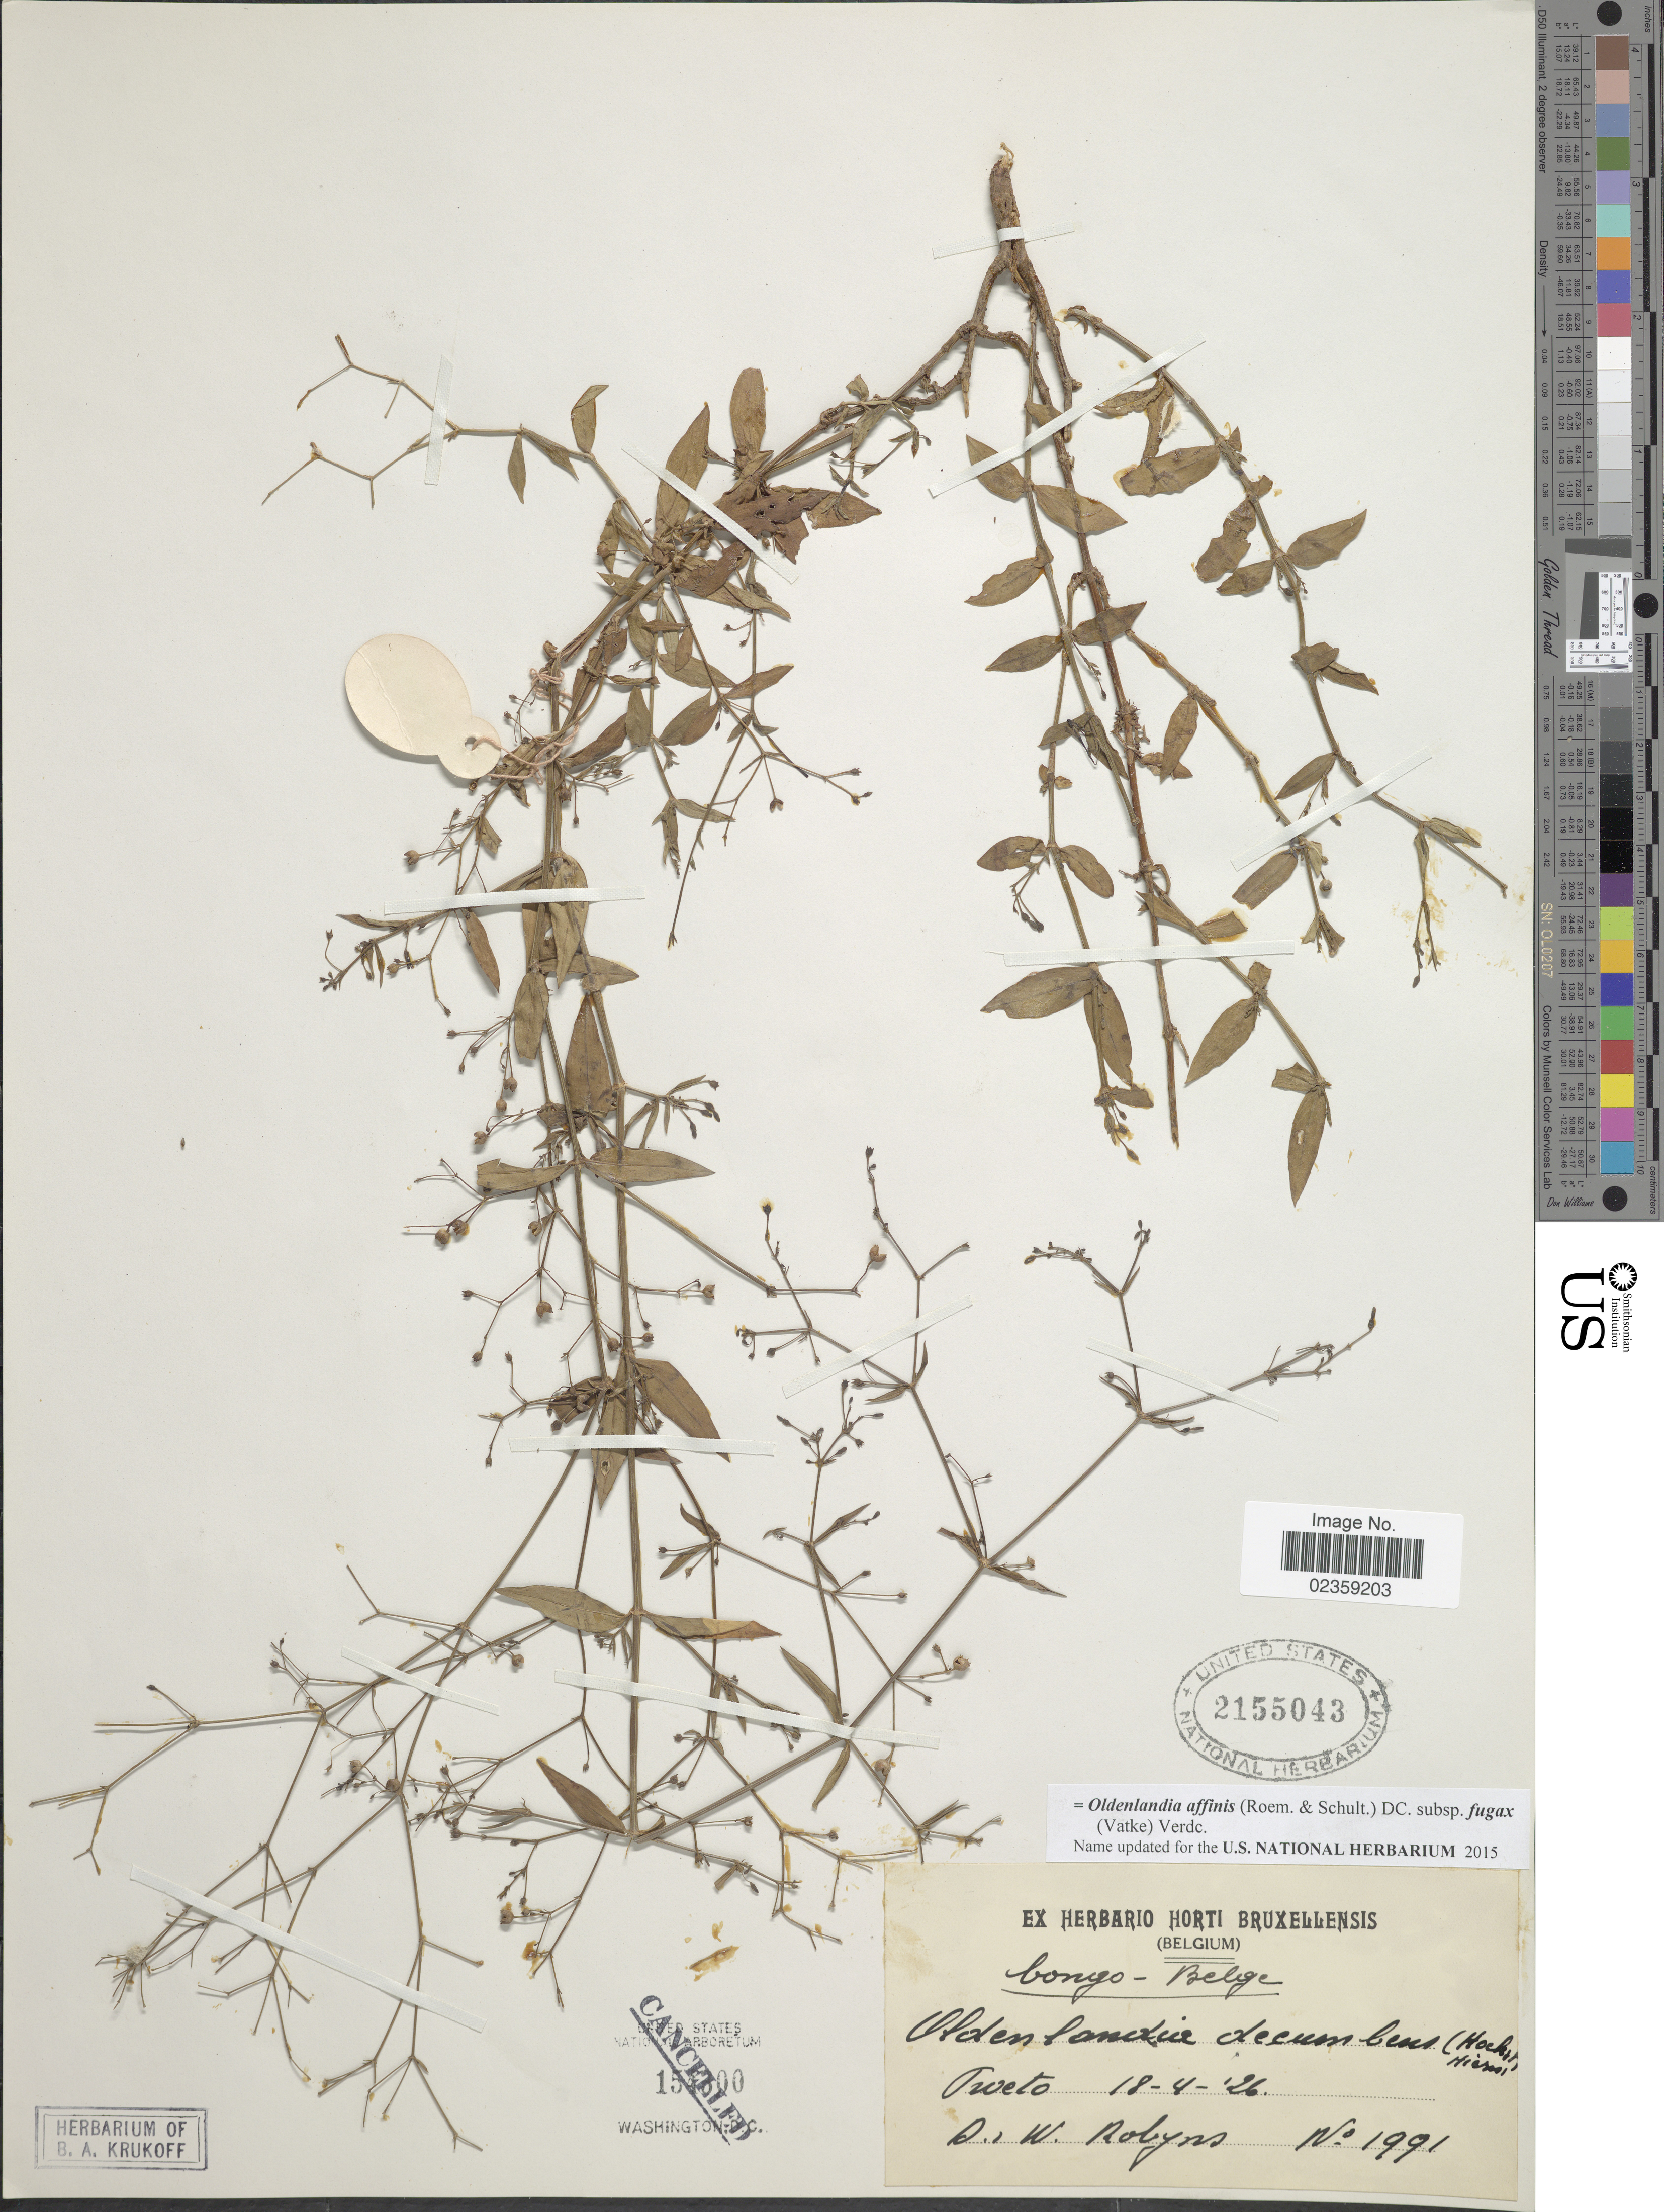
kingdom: Plantae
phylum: Tracheophyta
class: Magnoliopsida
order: Gentianales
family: Rubiaceae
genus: Oldenlandia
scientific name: Oldenlandia affinis subsp. fugax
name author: (Vatke) Verdc.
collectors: W. Robyns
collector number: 1991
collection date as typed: Transcribed d/m/y: 18/4/26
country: Congo, Democratic Republic of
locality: Congo-Belge. Tweto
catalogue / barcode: US 2155043